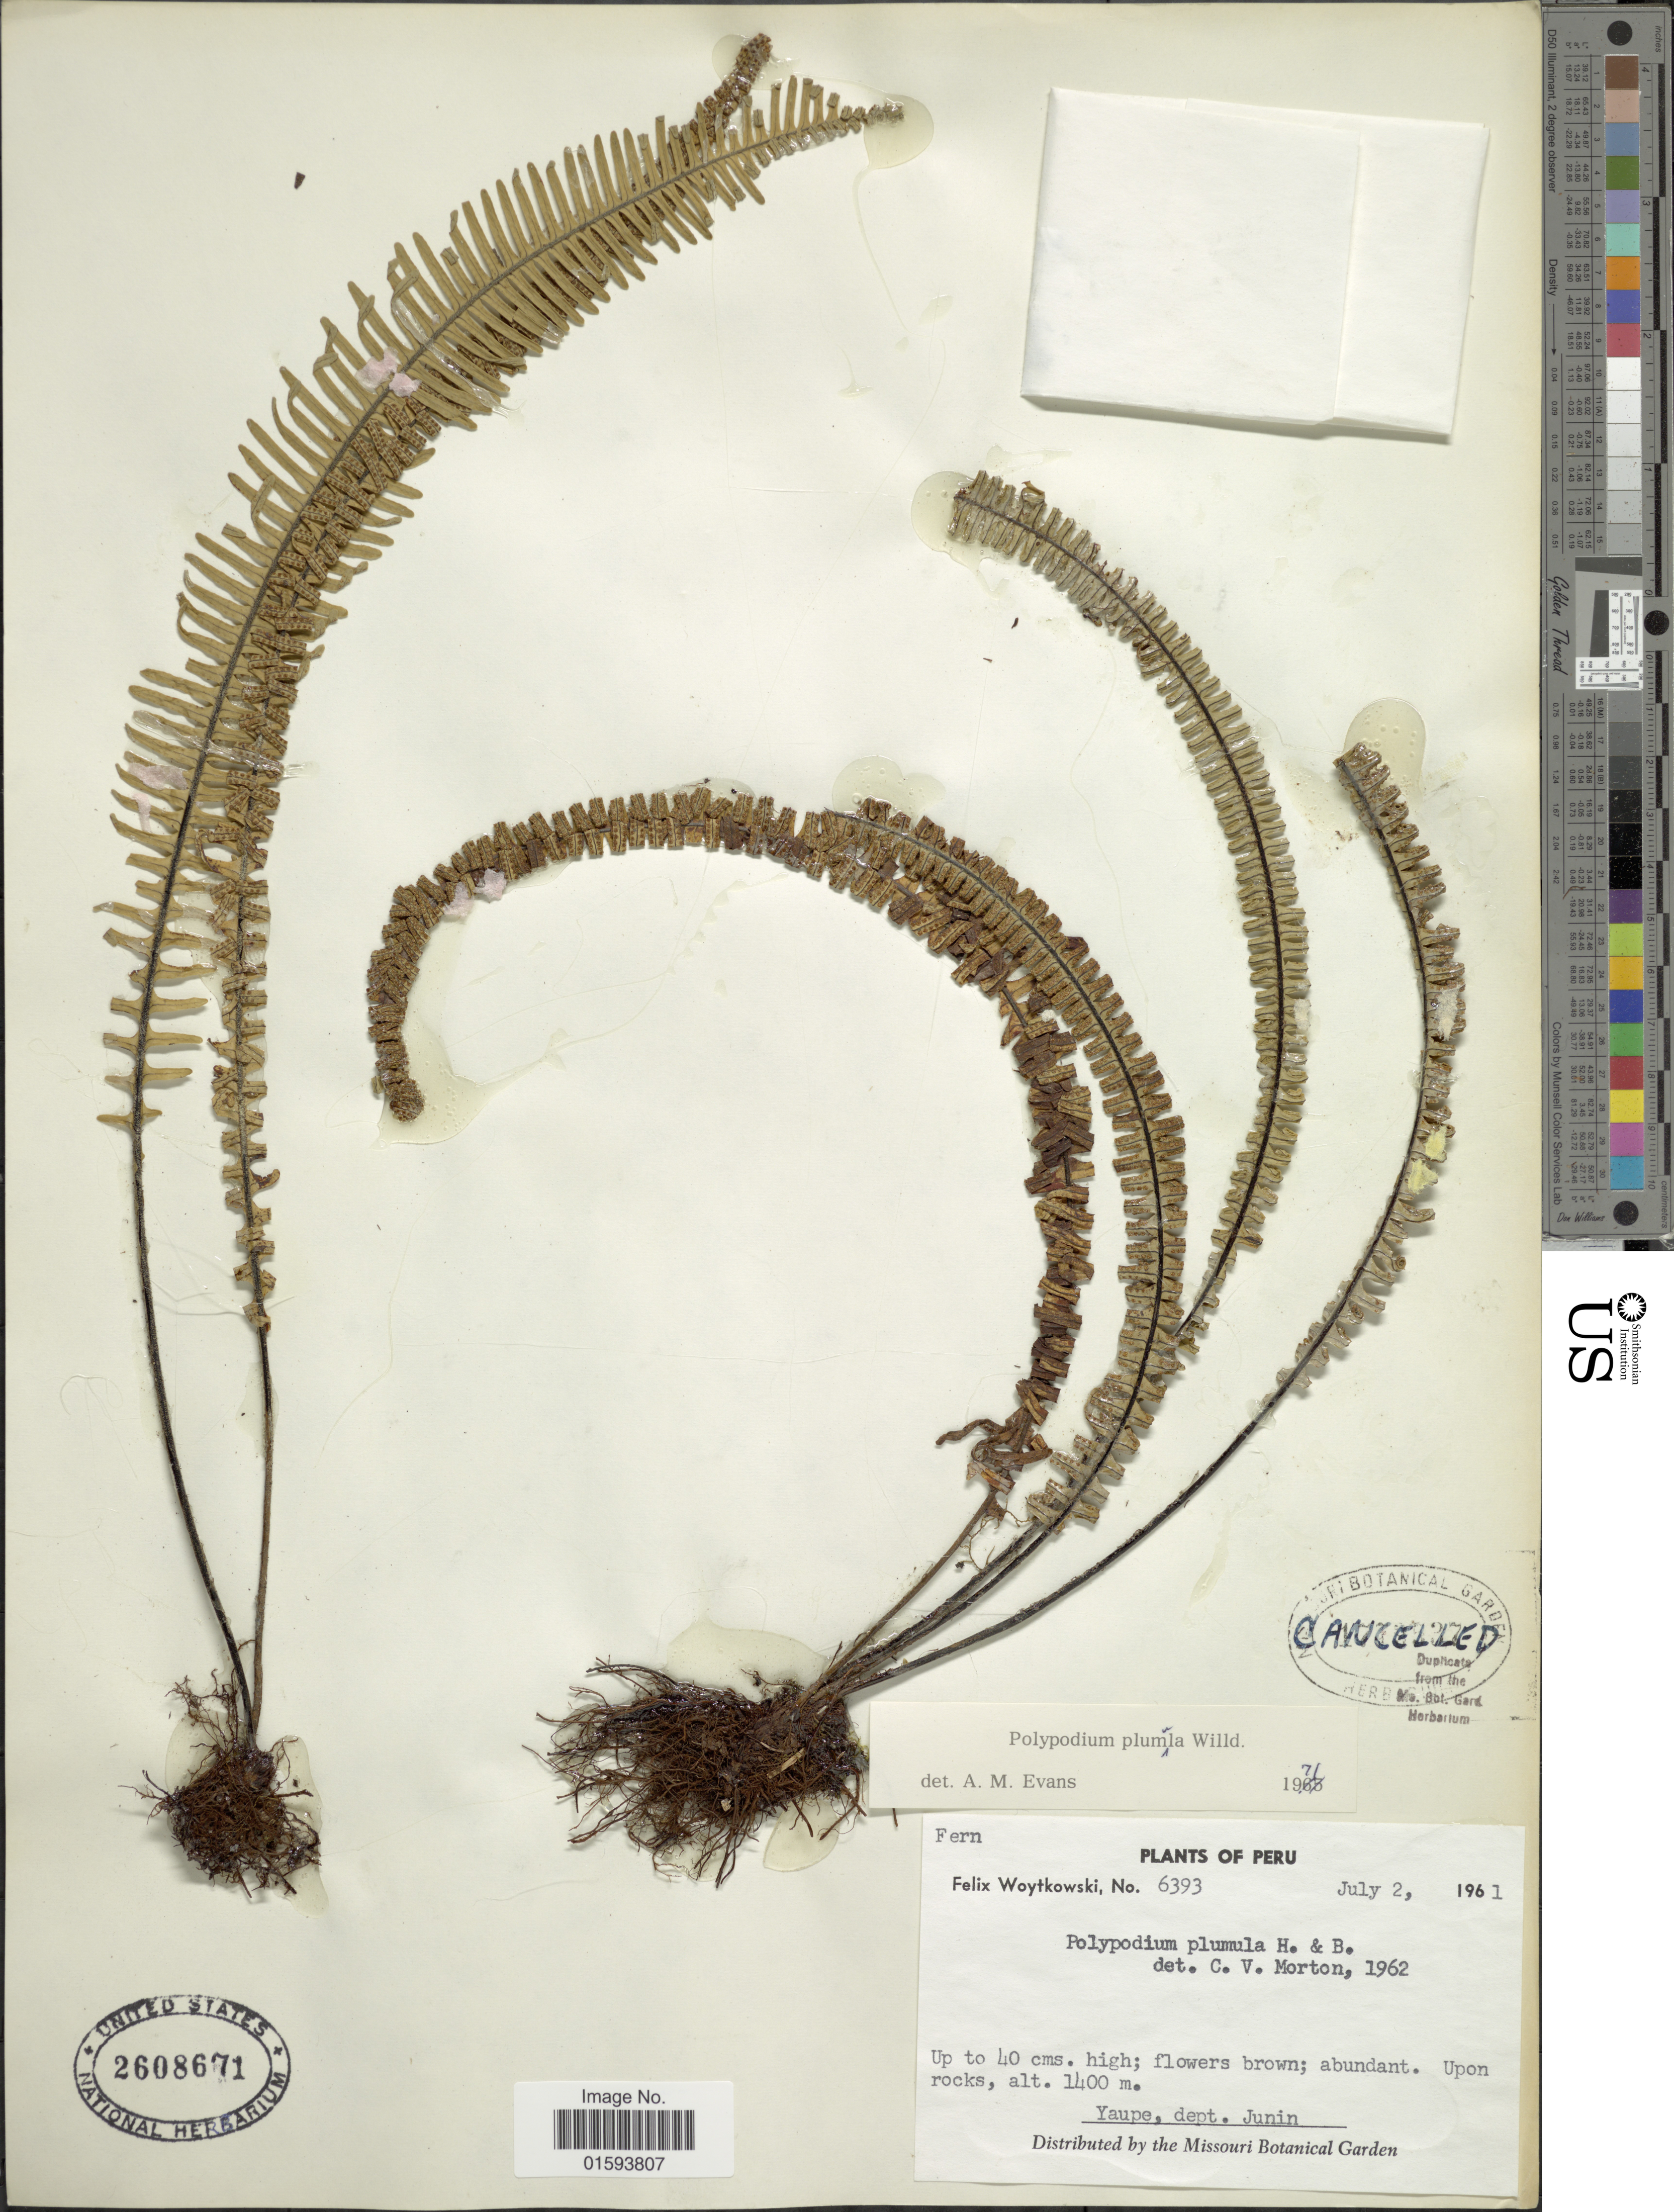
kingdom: Plantae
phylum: Tracheophyta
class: Polypodiopsida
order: Polypodiales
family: Polypodiaceae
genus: Pecluma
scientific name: Pecluma plumula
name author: (Humb. & Bonpl. ex Willd.) M.G. Price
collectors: F. Woytkowski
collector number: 6393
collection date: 1961-07-02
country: Peru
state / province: Junín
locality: Yaupe, dept. Junin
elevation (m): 1400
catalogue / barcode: US 2608671